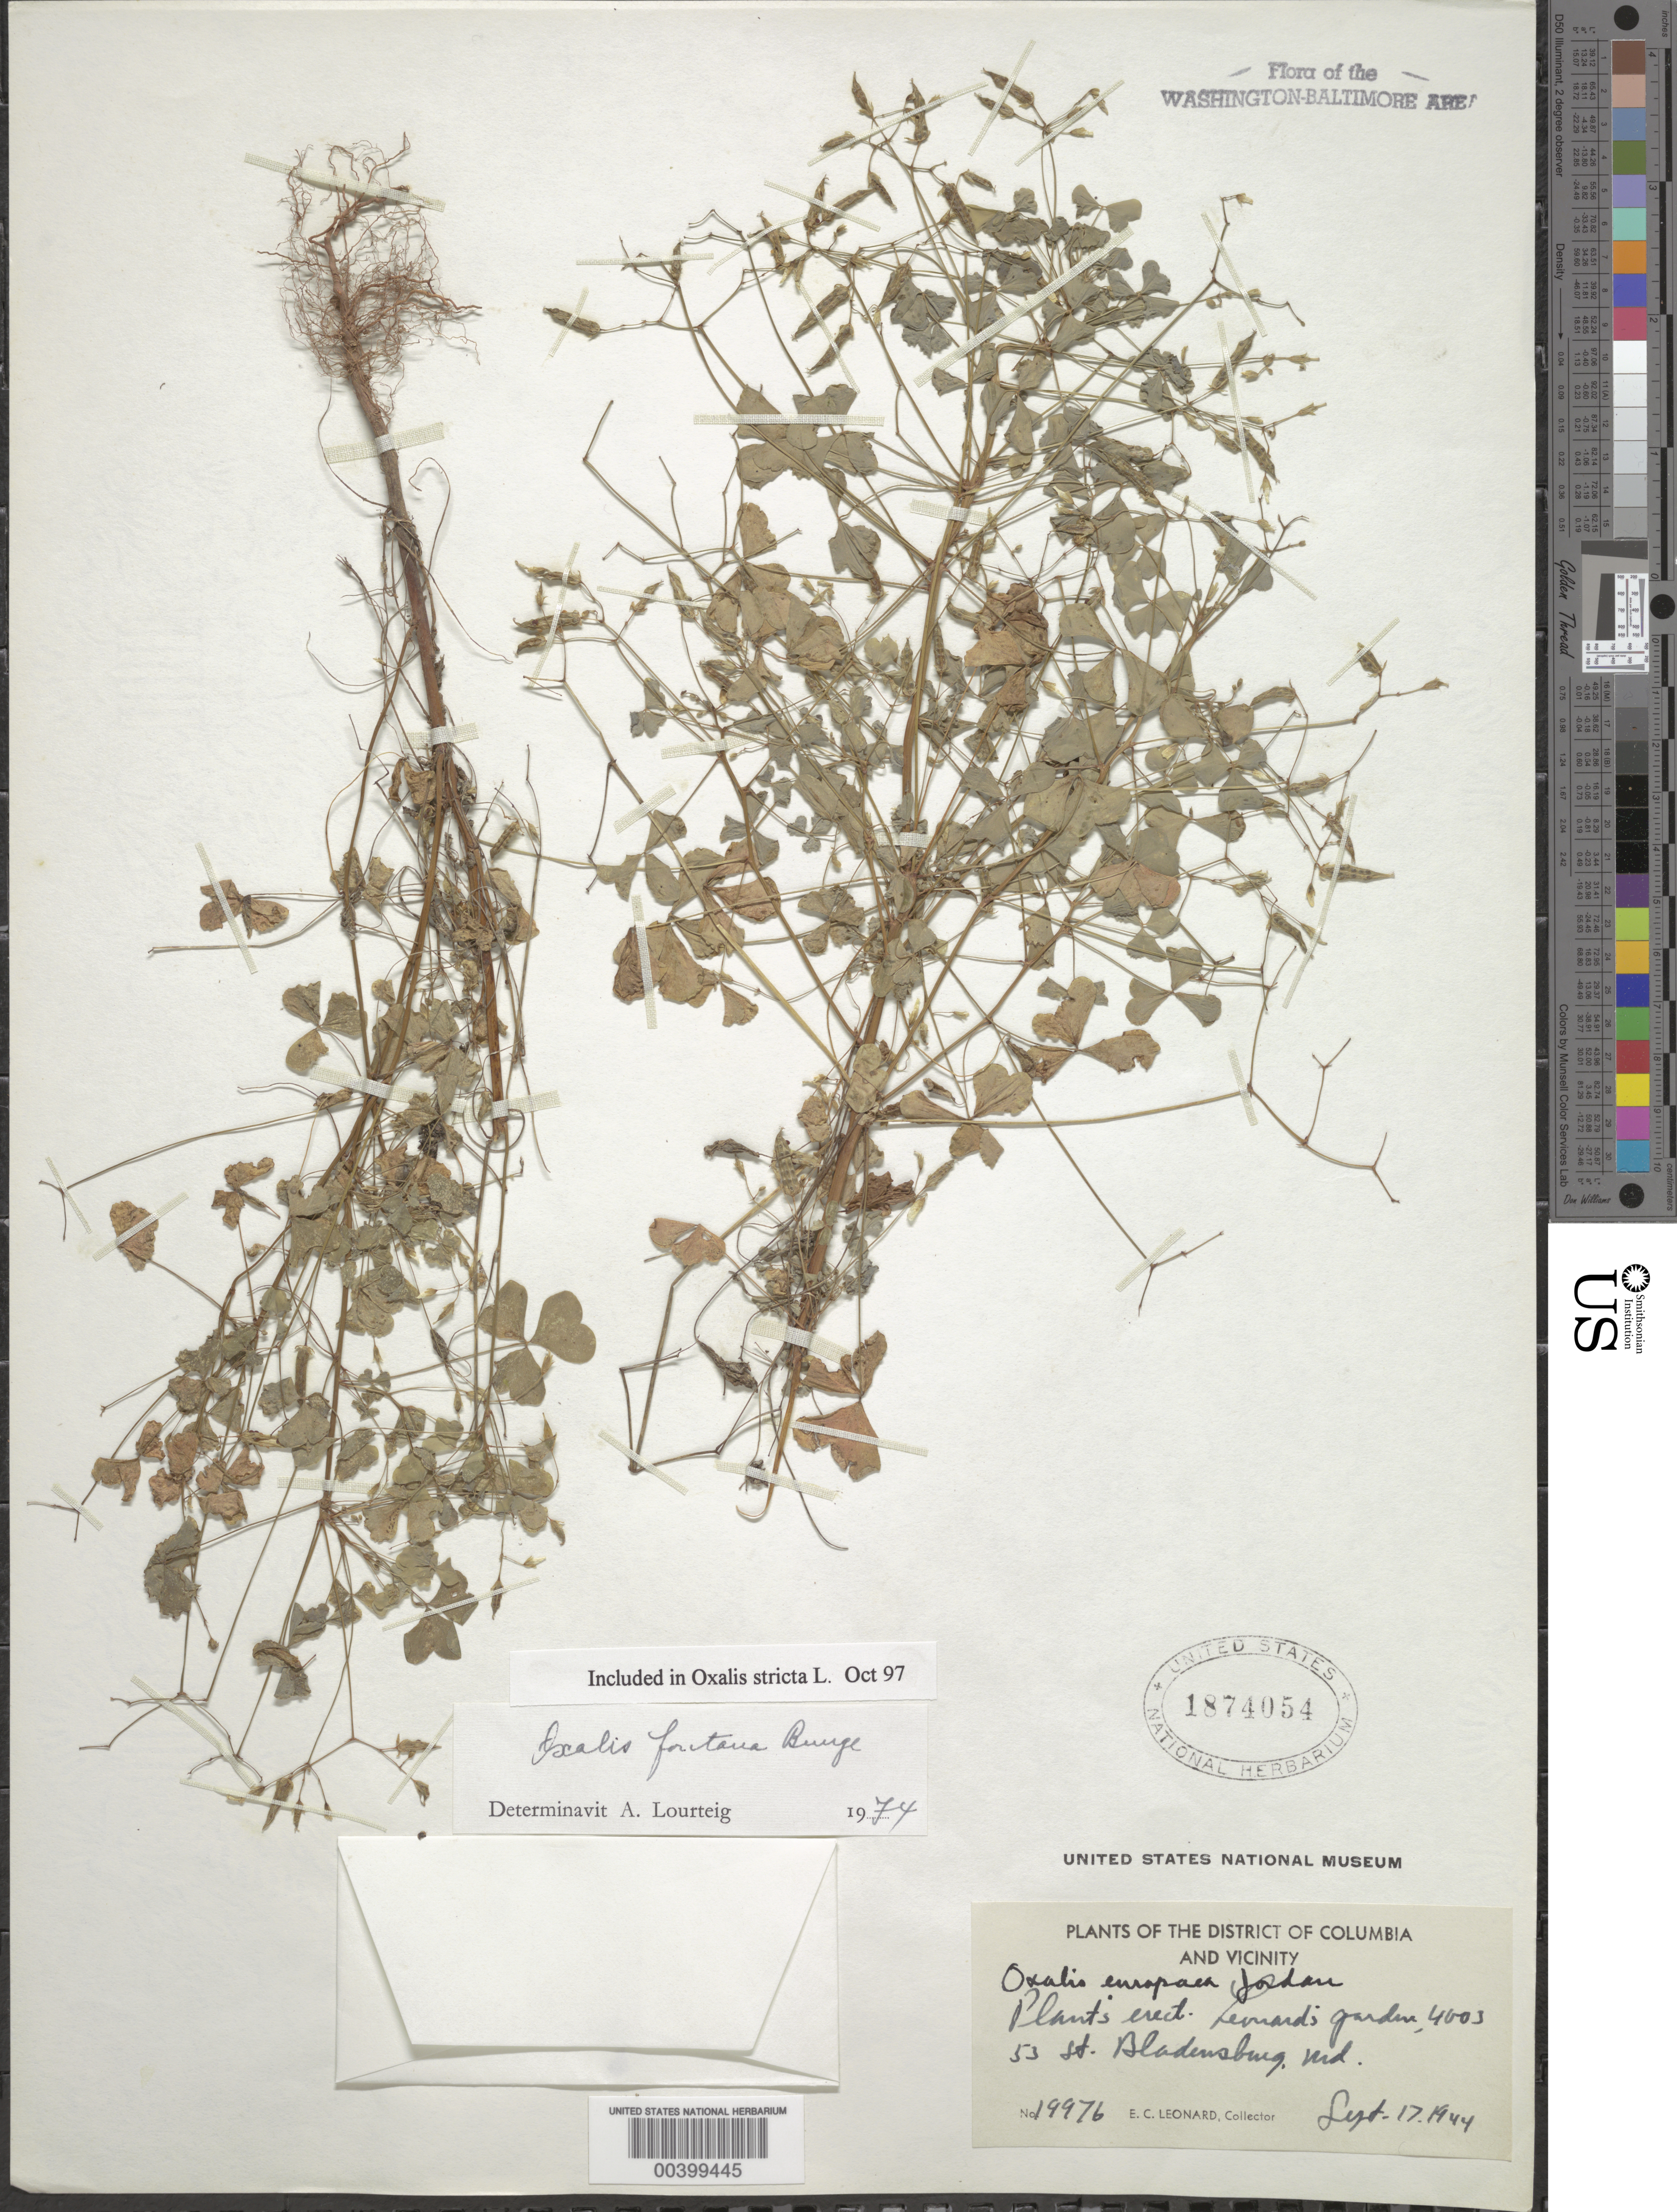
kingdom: Plantae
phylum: Tracheophyta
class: Magnoliopsida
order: Oxalidales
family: Oxalidaceae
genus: Oxalis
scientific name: Oxalis stricta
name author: L.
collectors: E. C. Leonard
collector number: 19976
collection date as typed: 17 Sep 1944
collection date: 1944-09-17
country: United States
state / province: Maryland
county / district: Prince George's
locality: Bladensburg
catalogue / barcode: US 1874054